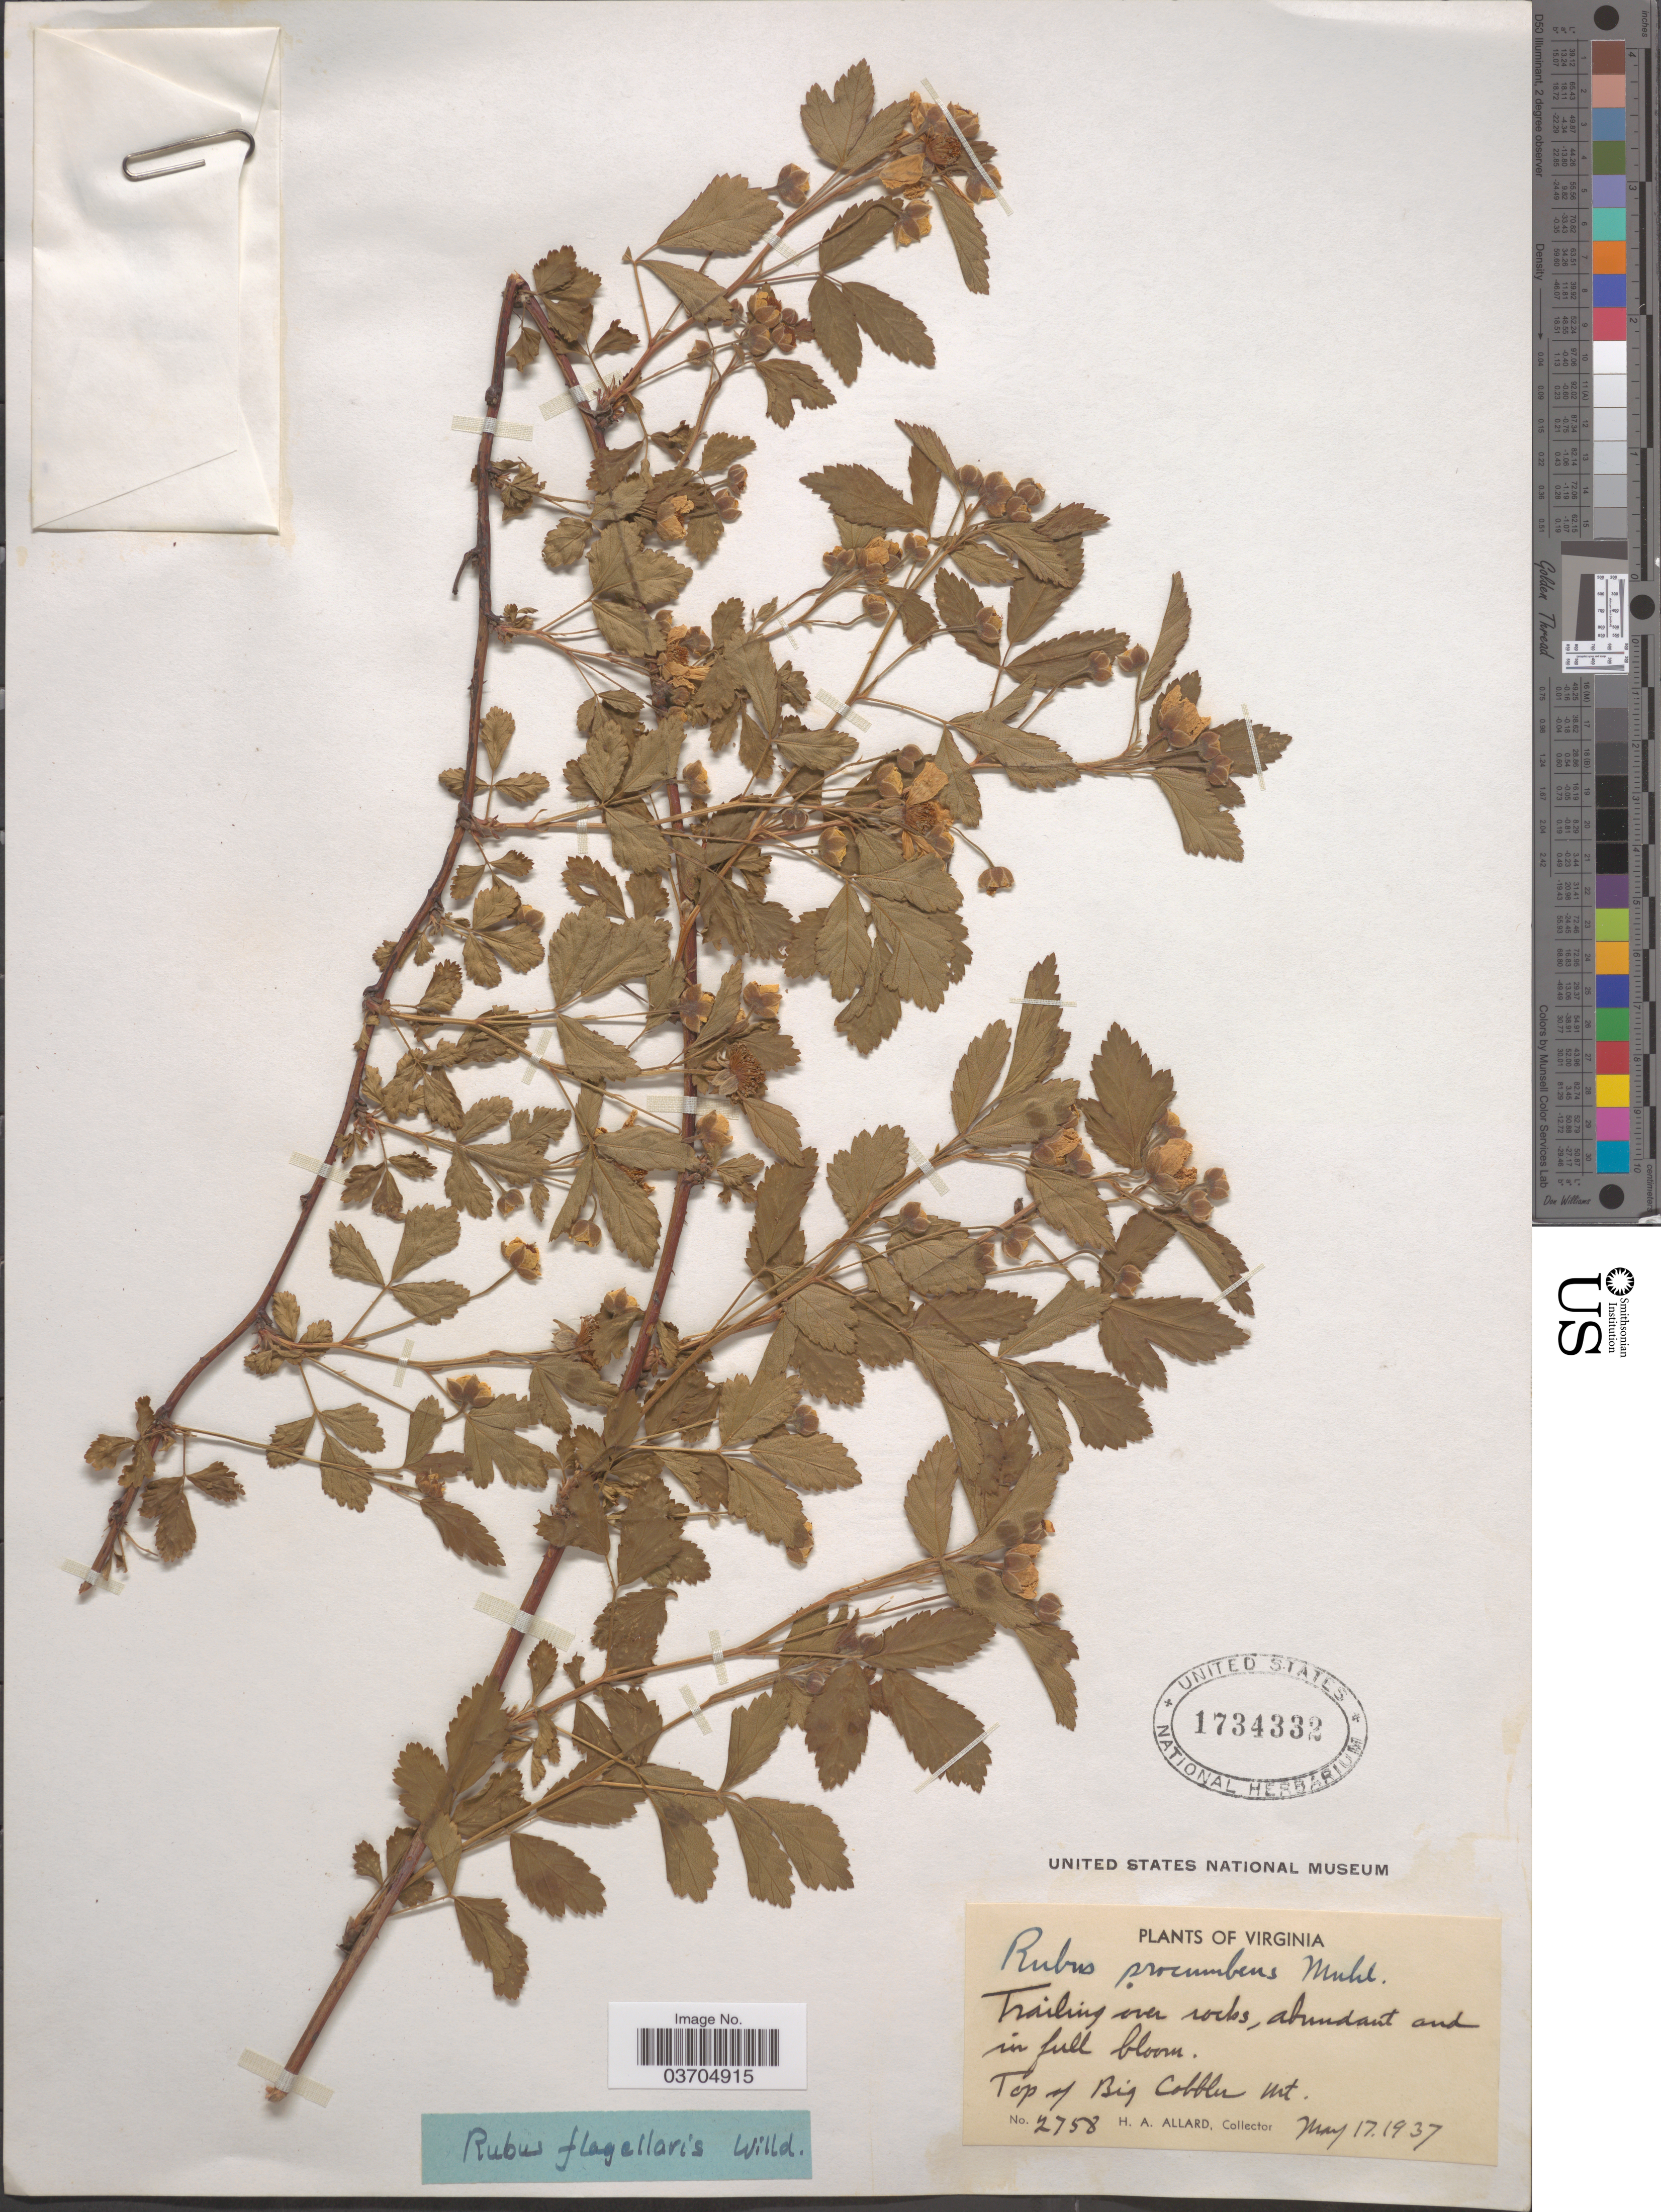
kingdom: Plantae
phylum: Tracheophyta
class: Magnoliopsida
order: Rosales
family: Rosaceae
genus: Rubus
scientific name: Rubus flagellaris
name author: Willd.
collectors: H. A. Allard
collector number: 2758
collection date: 1937-05-17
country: United States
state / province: Virginia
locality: Top of Big Cobbler Mt.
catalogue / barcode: US 1734332